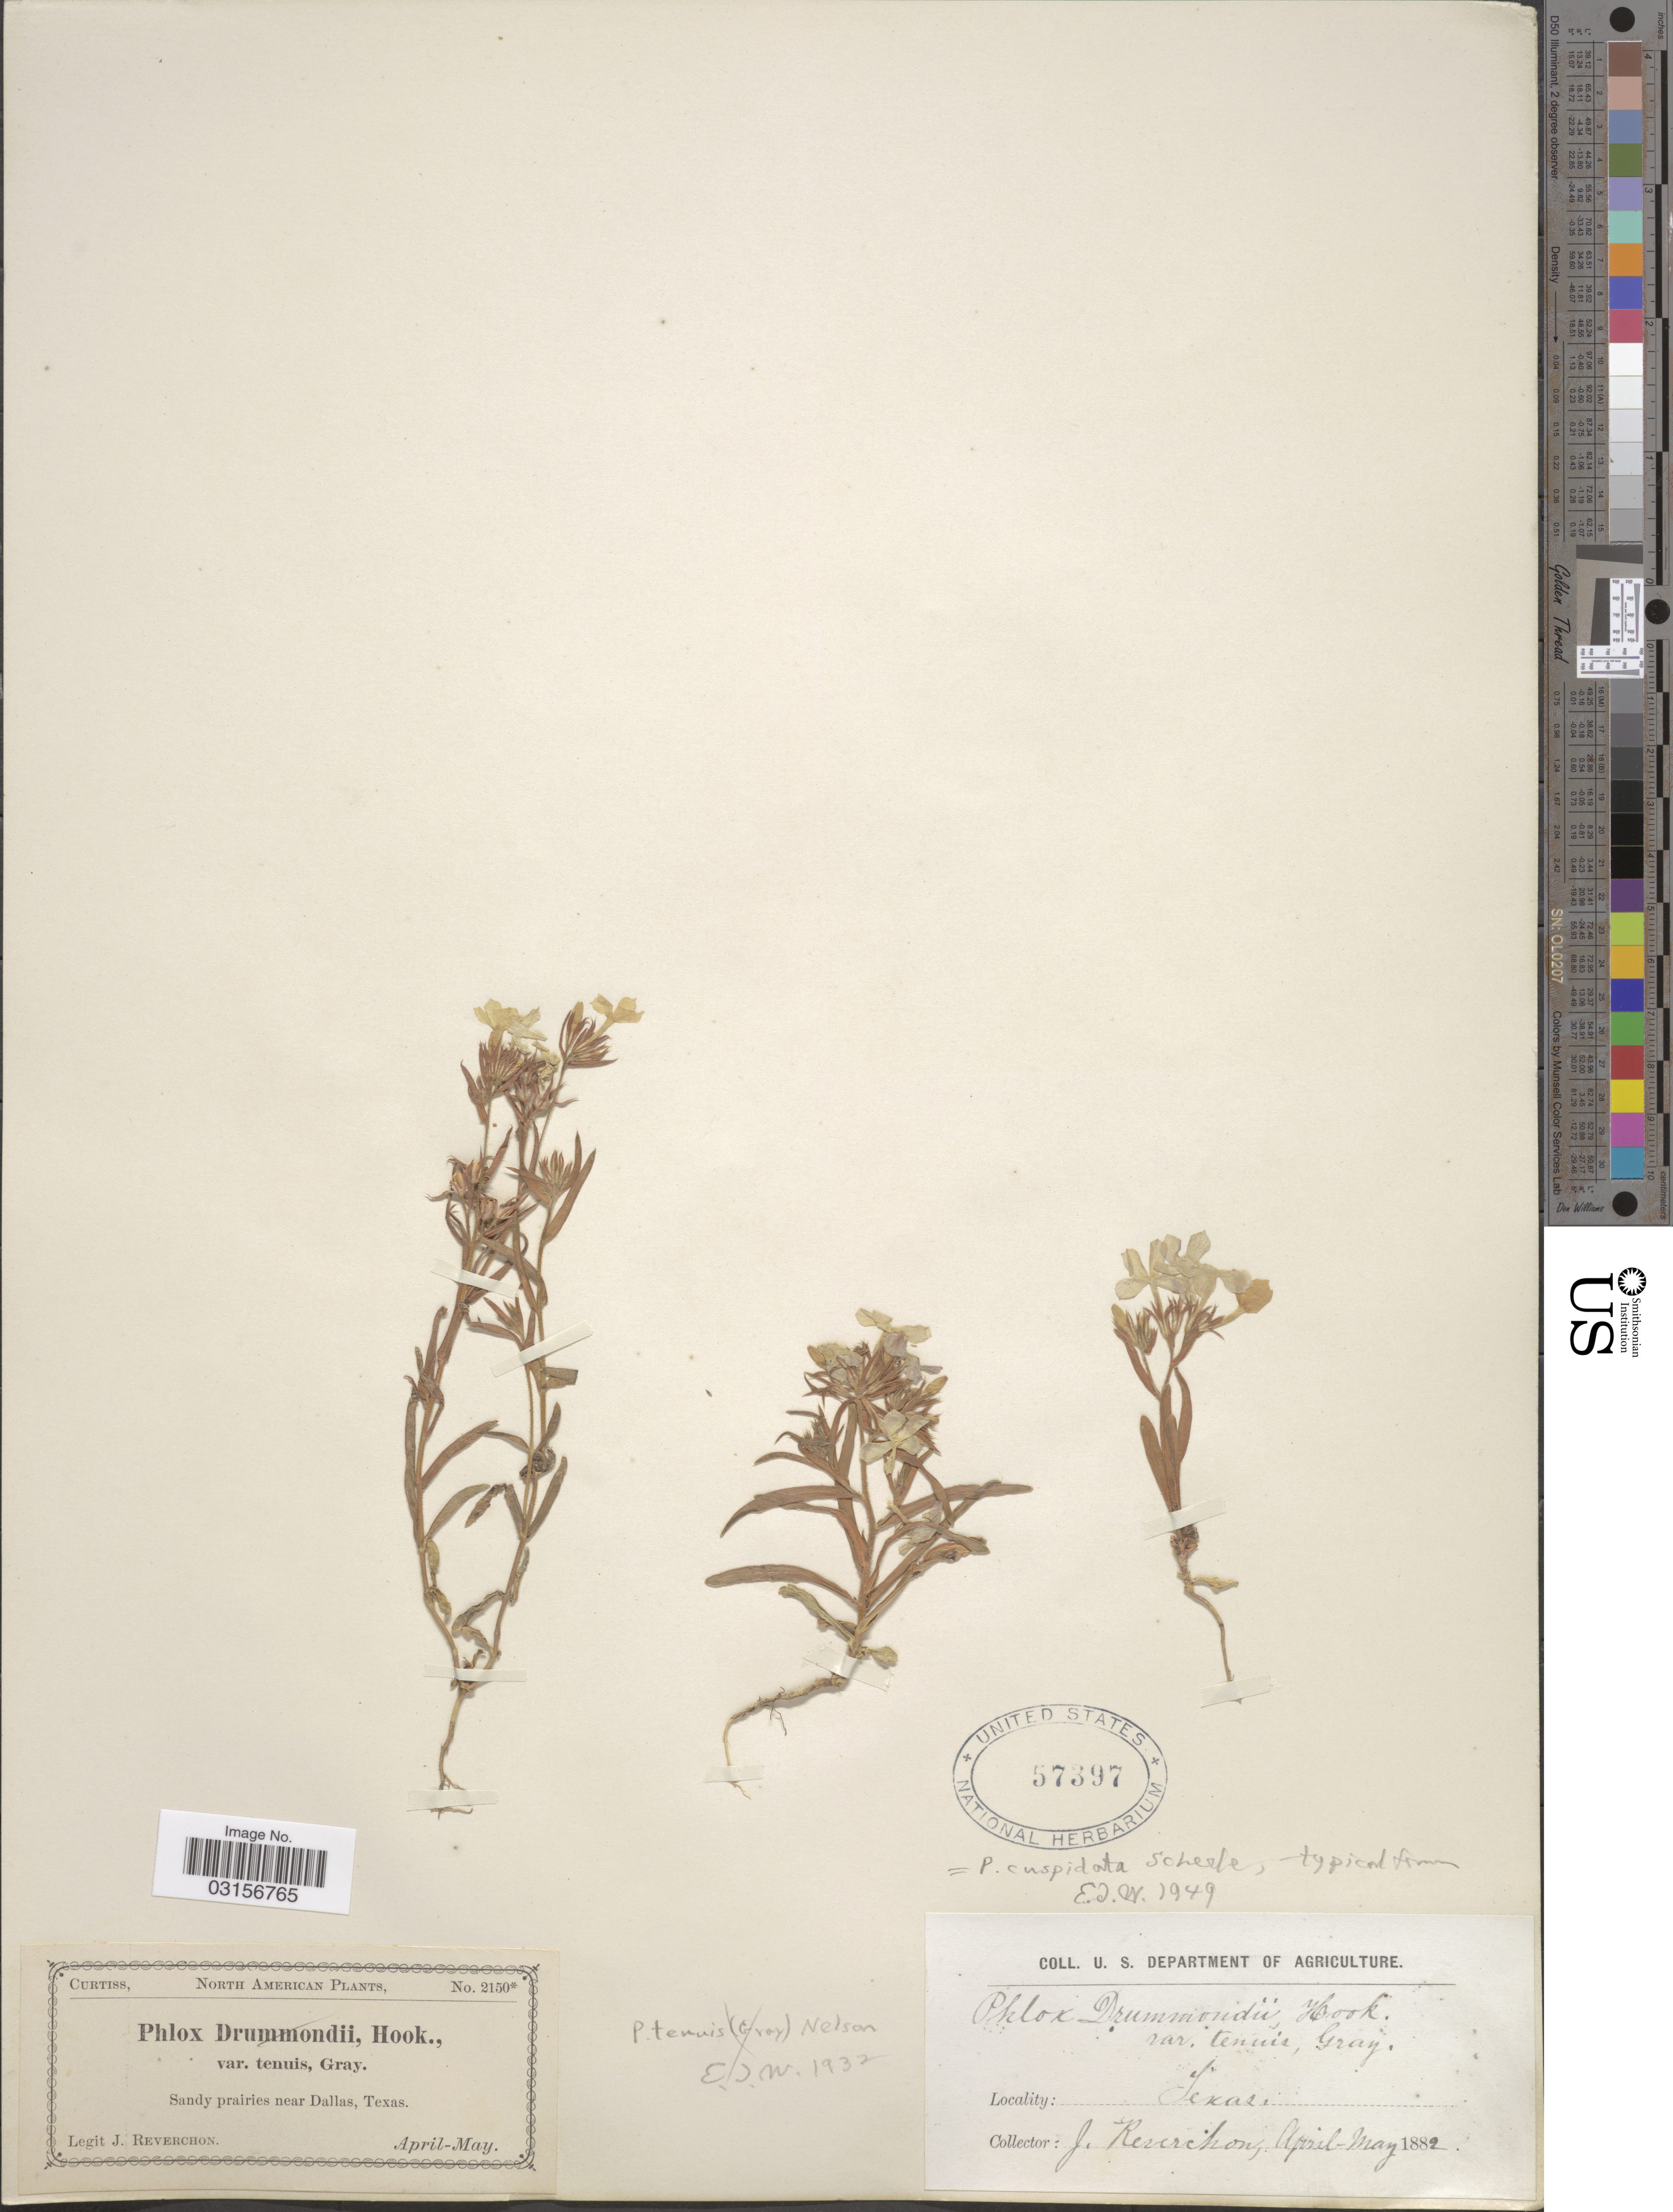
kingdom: Plantae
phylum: Tracheophyta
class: Magnoliopsida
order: Ericales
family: Polemoniaceae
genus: Phlox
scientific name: Phlox cuspidata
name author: Scheele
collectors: J. Reverchon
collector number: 2150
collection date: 1882-04/1882-05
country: United States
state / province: Texas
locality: Sandy prairies near Dallas, Texas.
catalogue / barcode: US 57397